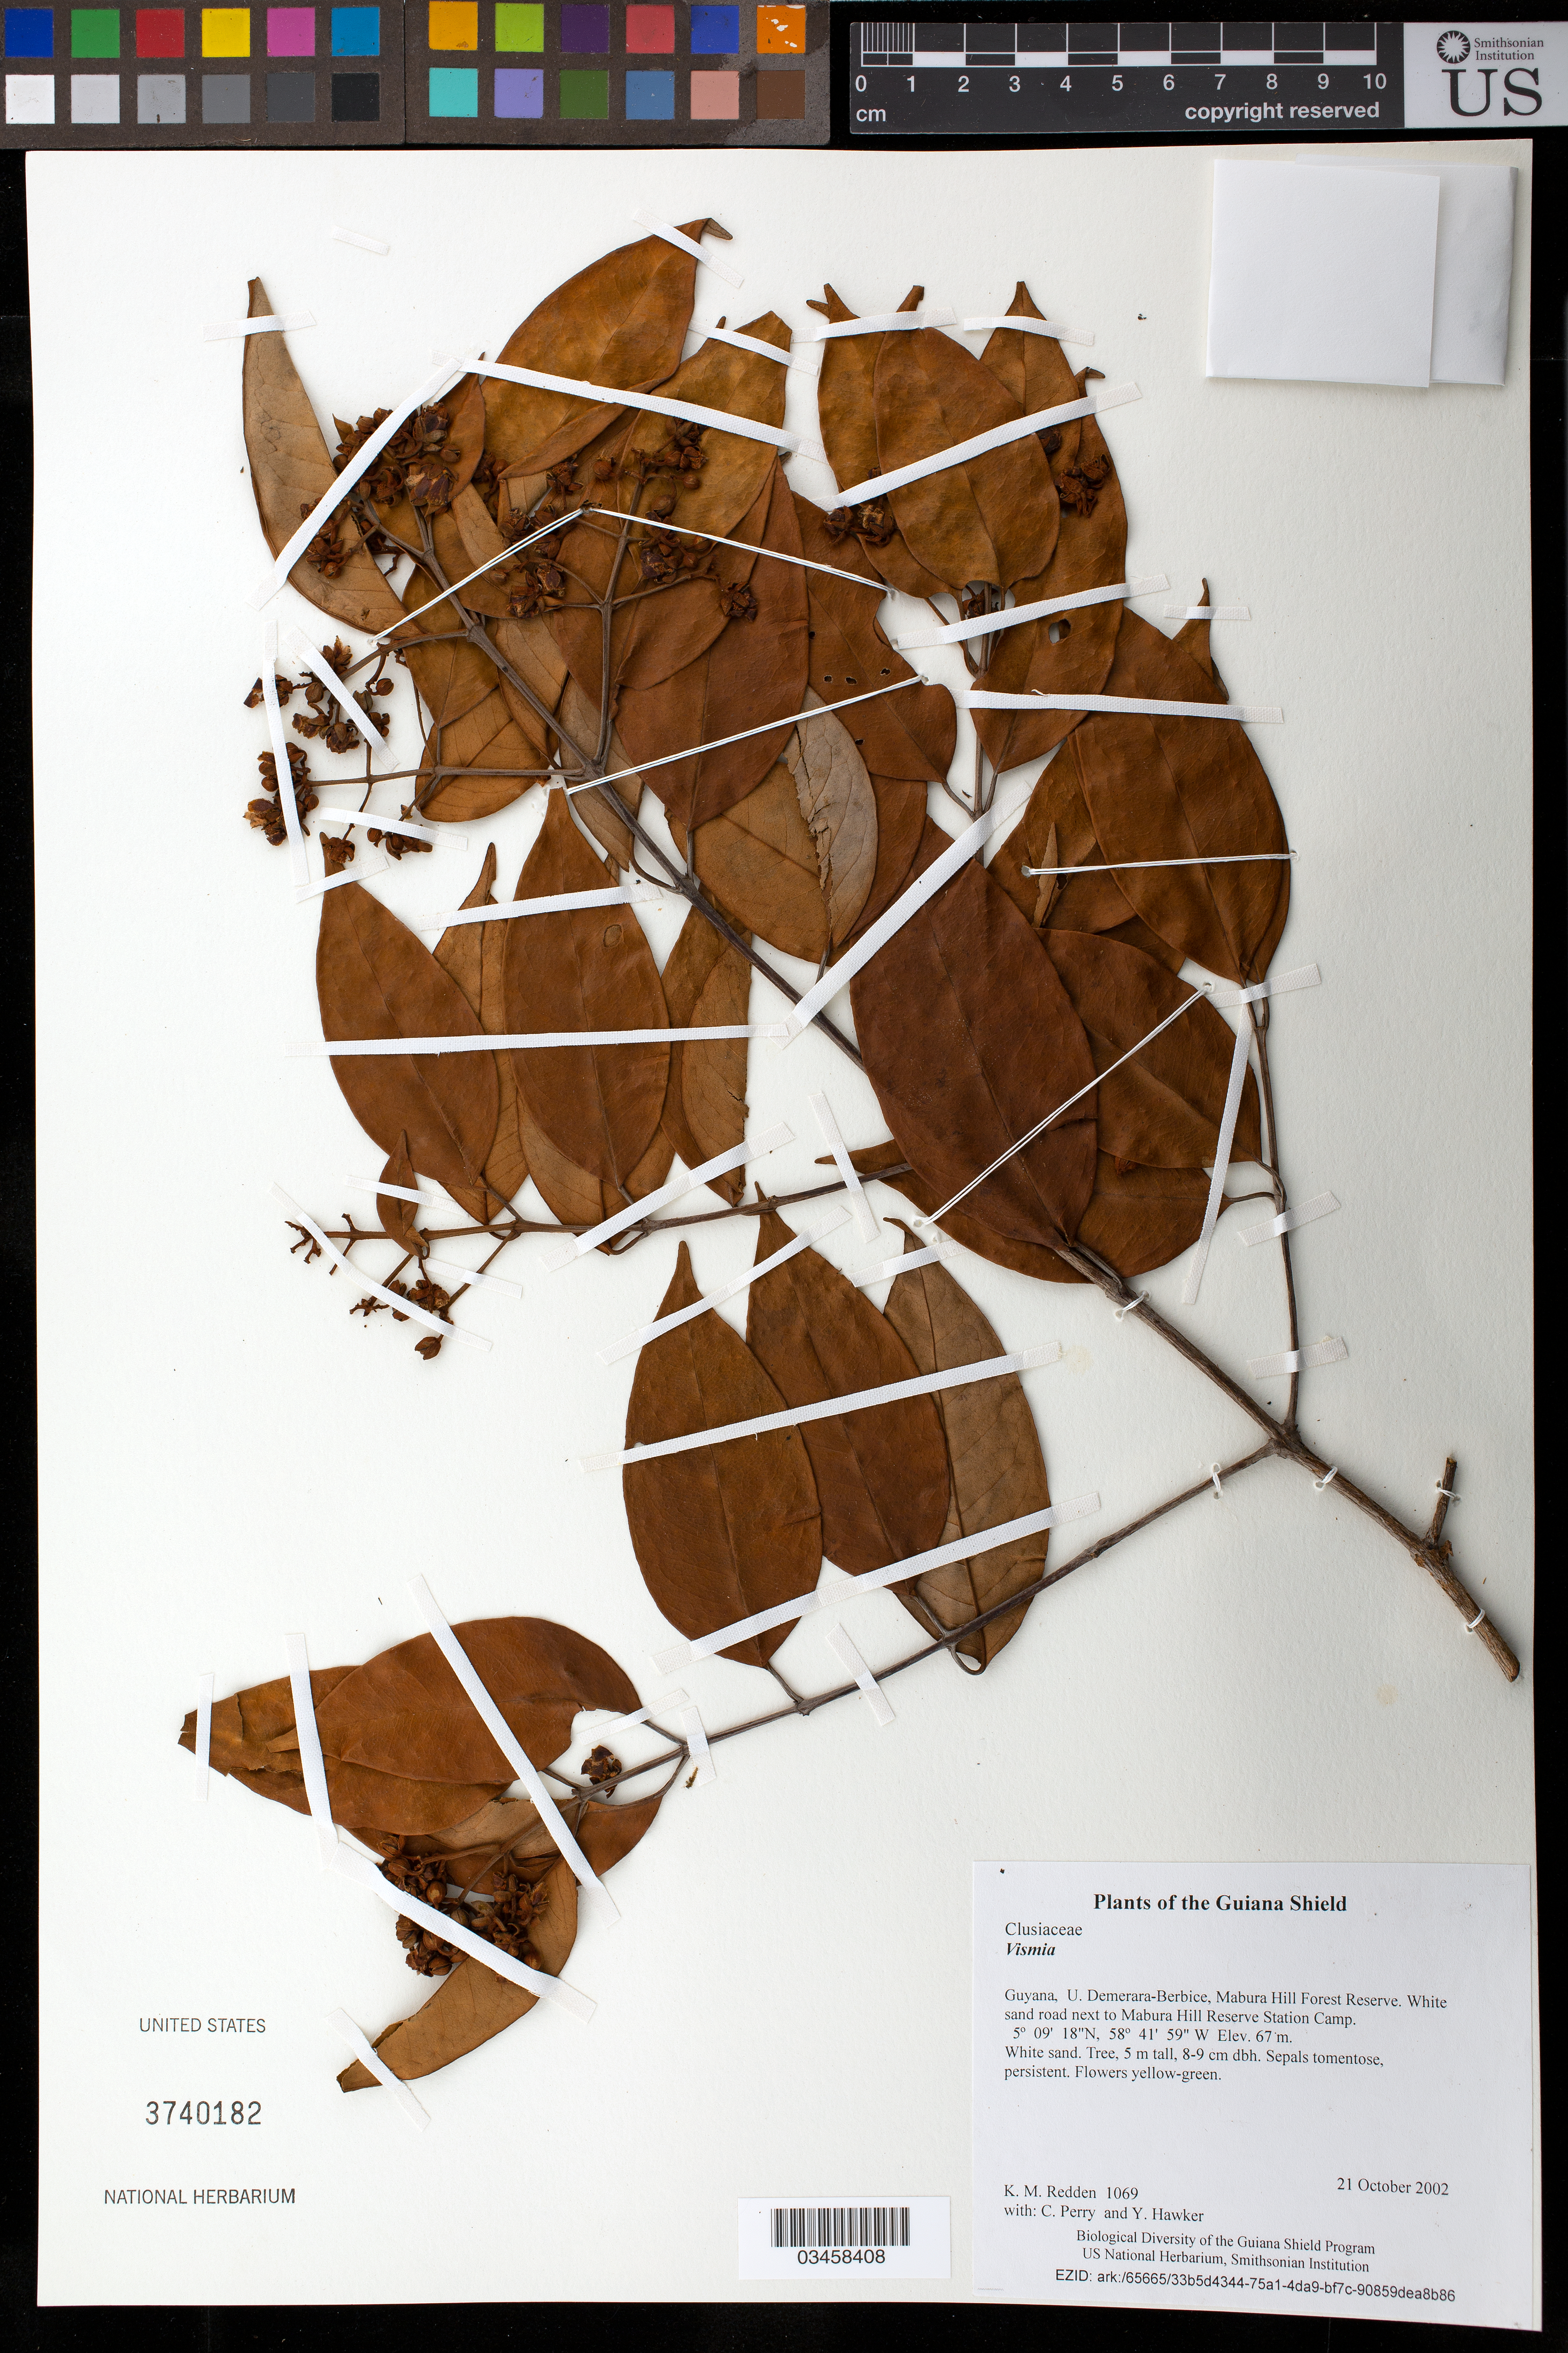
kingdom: Plantae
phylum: Tracheophyta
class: Magnoliopsida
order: Malpighiales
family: Hypericaceae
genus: Vismia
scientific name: Vismia sp.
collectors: K. M. Redden, C. Perry & Y. Hawker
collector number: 1069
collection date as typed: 21 October 2002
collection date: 2002-10-21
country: Guyana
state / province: U. Demerara-Berbice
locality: Mabura Hill Forest Reserve. White sand road next to Mabura Hill Reserve Station Camp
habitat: White sand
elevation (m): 67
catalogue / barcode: US 3740182